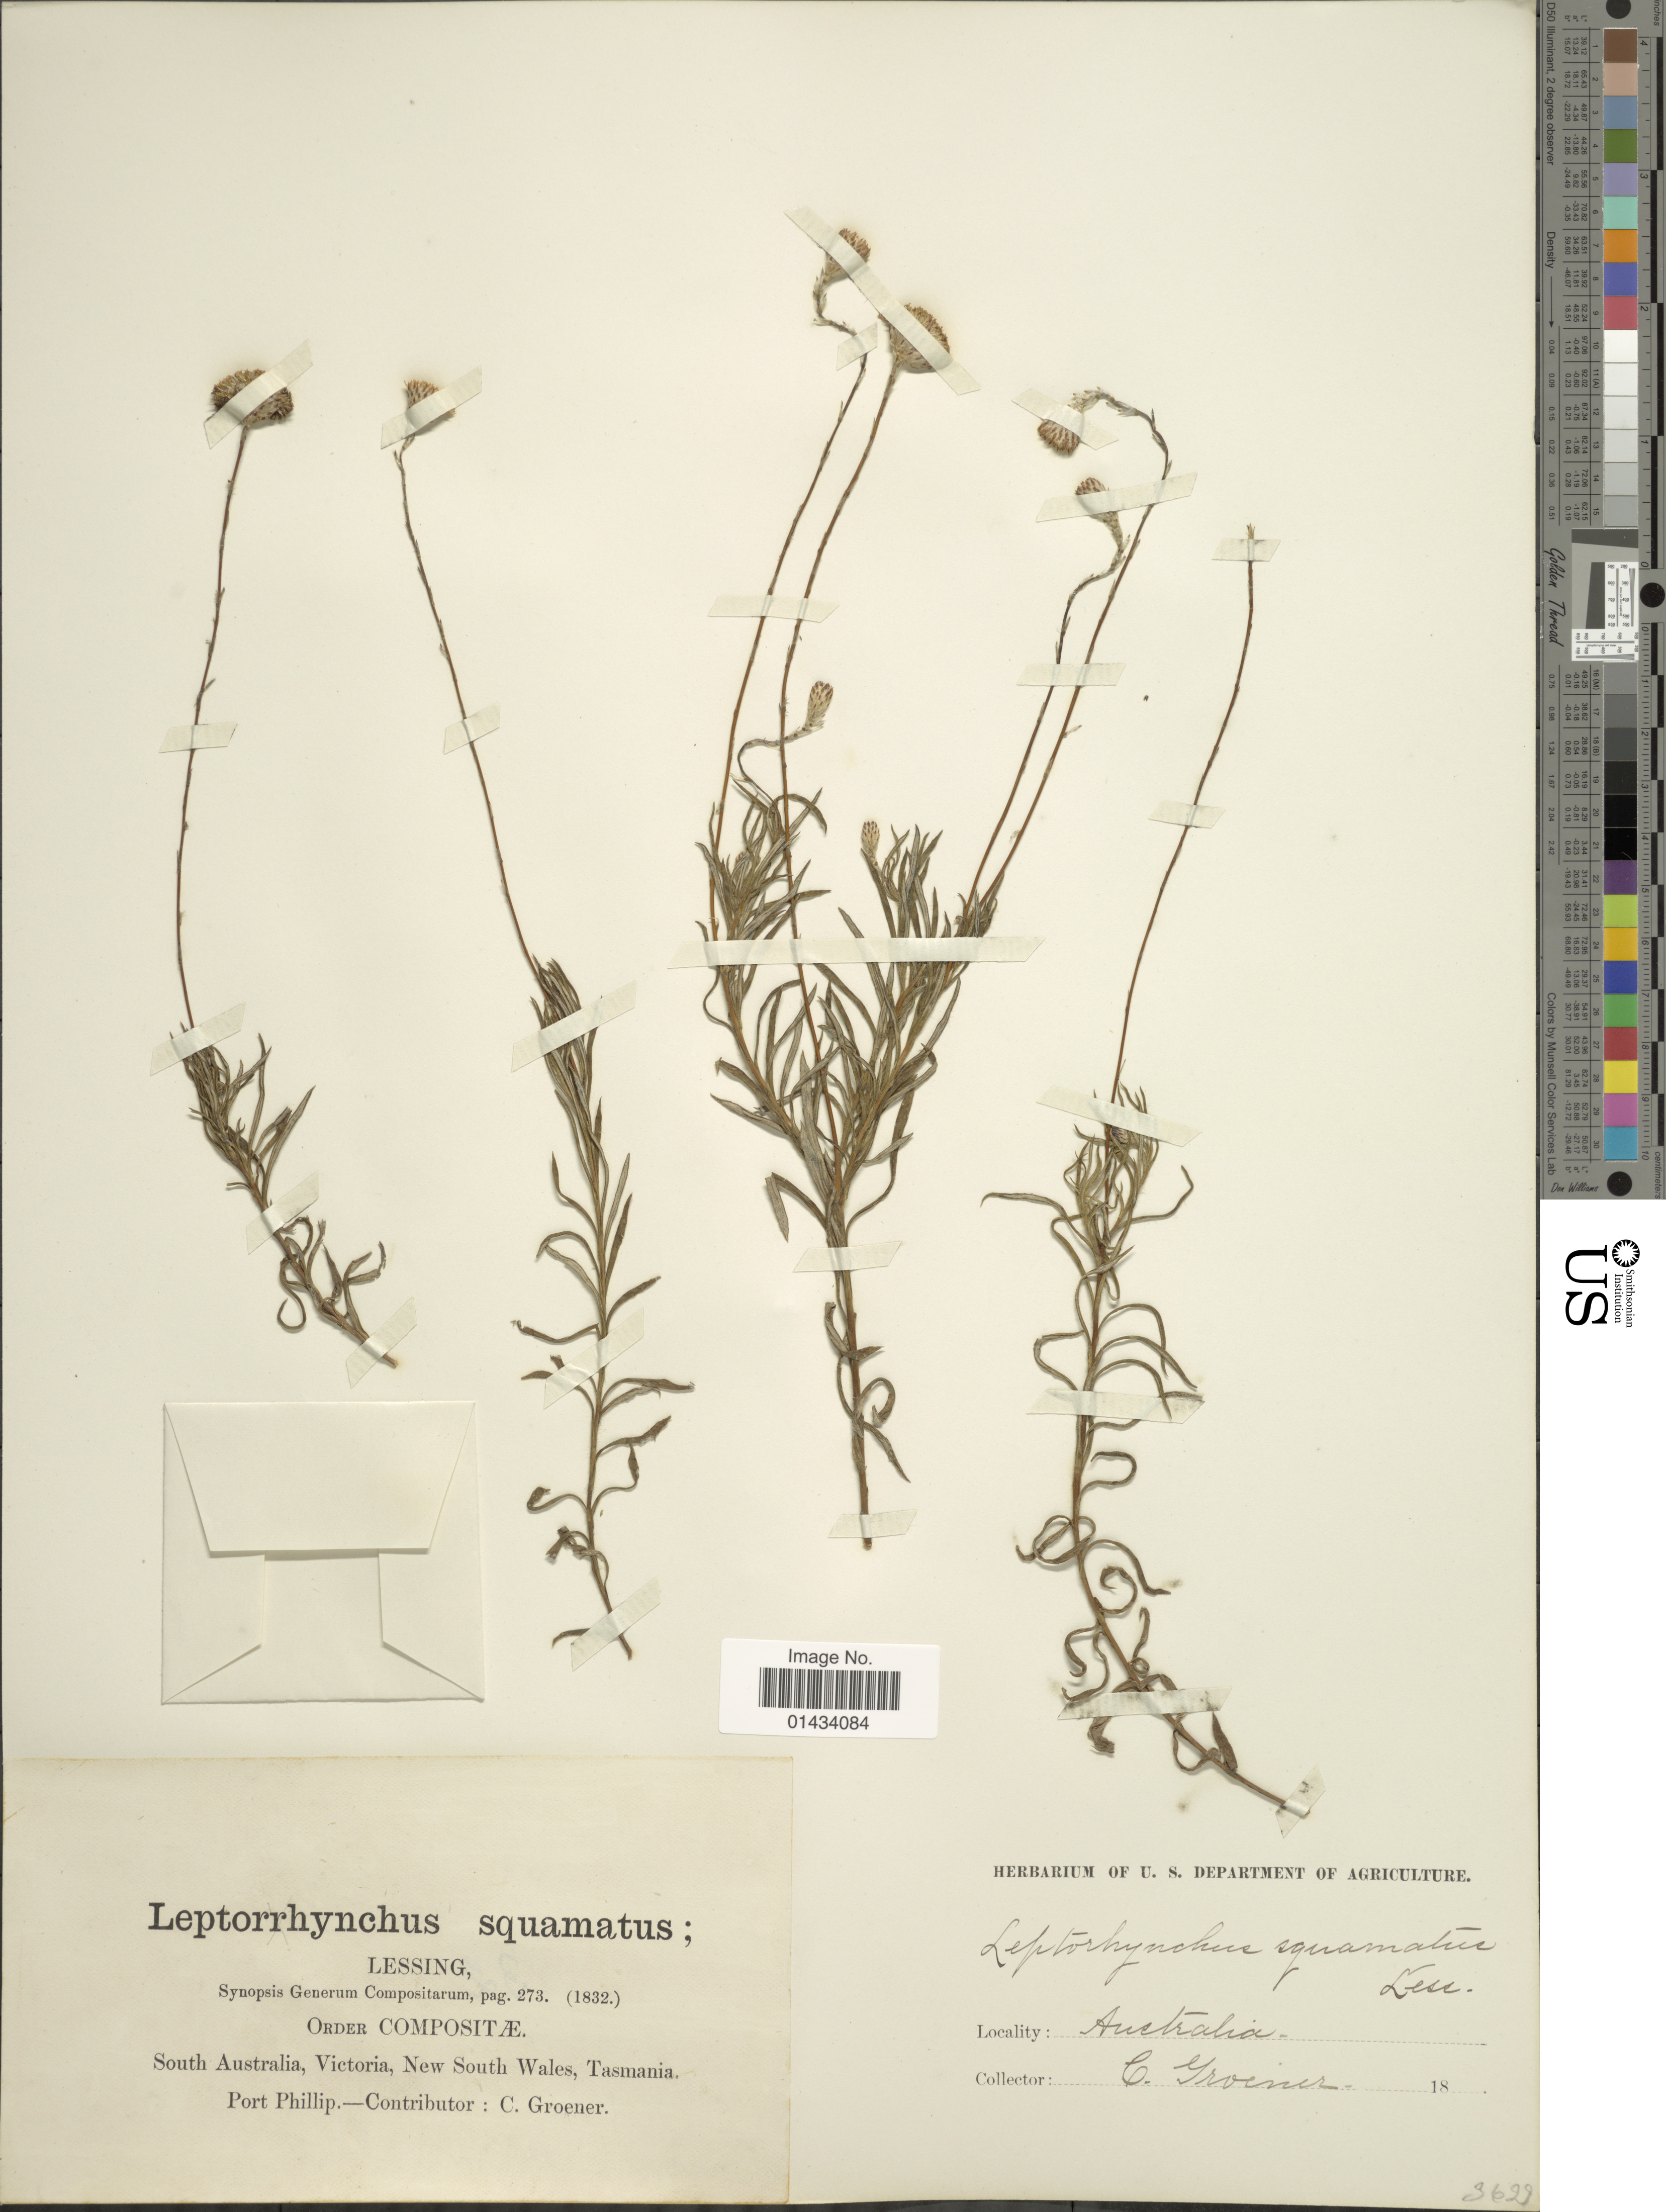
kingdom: Plantae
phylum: Tracheophyta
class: Magnoliopsida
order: Asterales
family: Asteraceae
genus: Leptorhynchos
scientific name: Leptorhynchos squamatus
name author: (Labill.) Less.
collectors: C. Groener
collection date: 1832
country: Australia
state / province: Victoria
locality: South Australia, Victoria, New South Wales, Tasmania, Port Phillip.